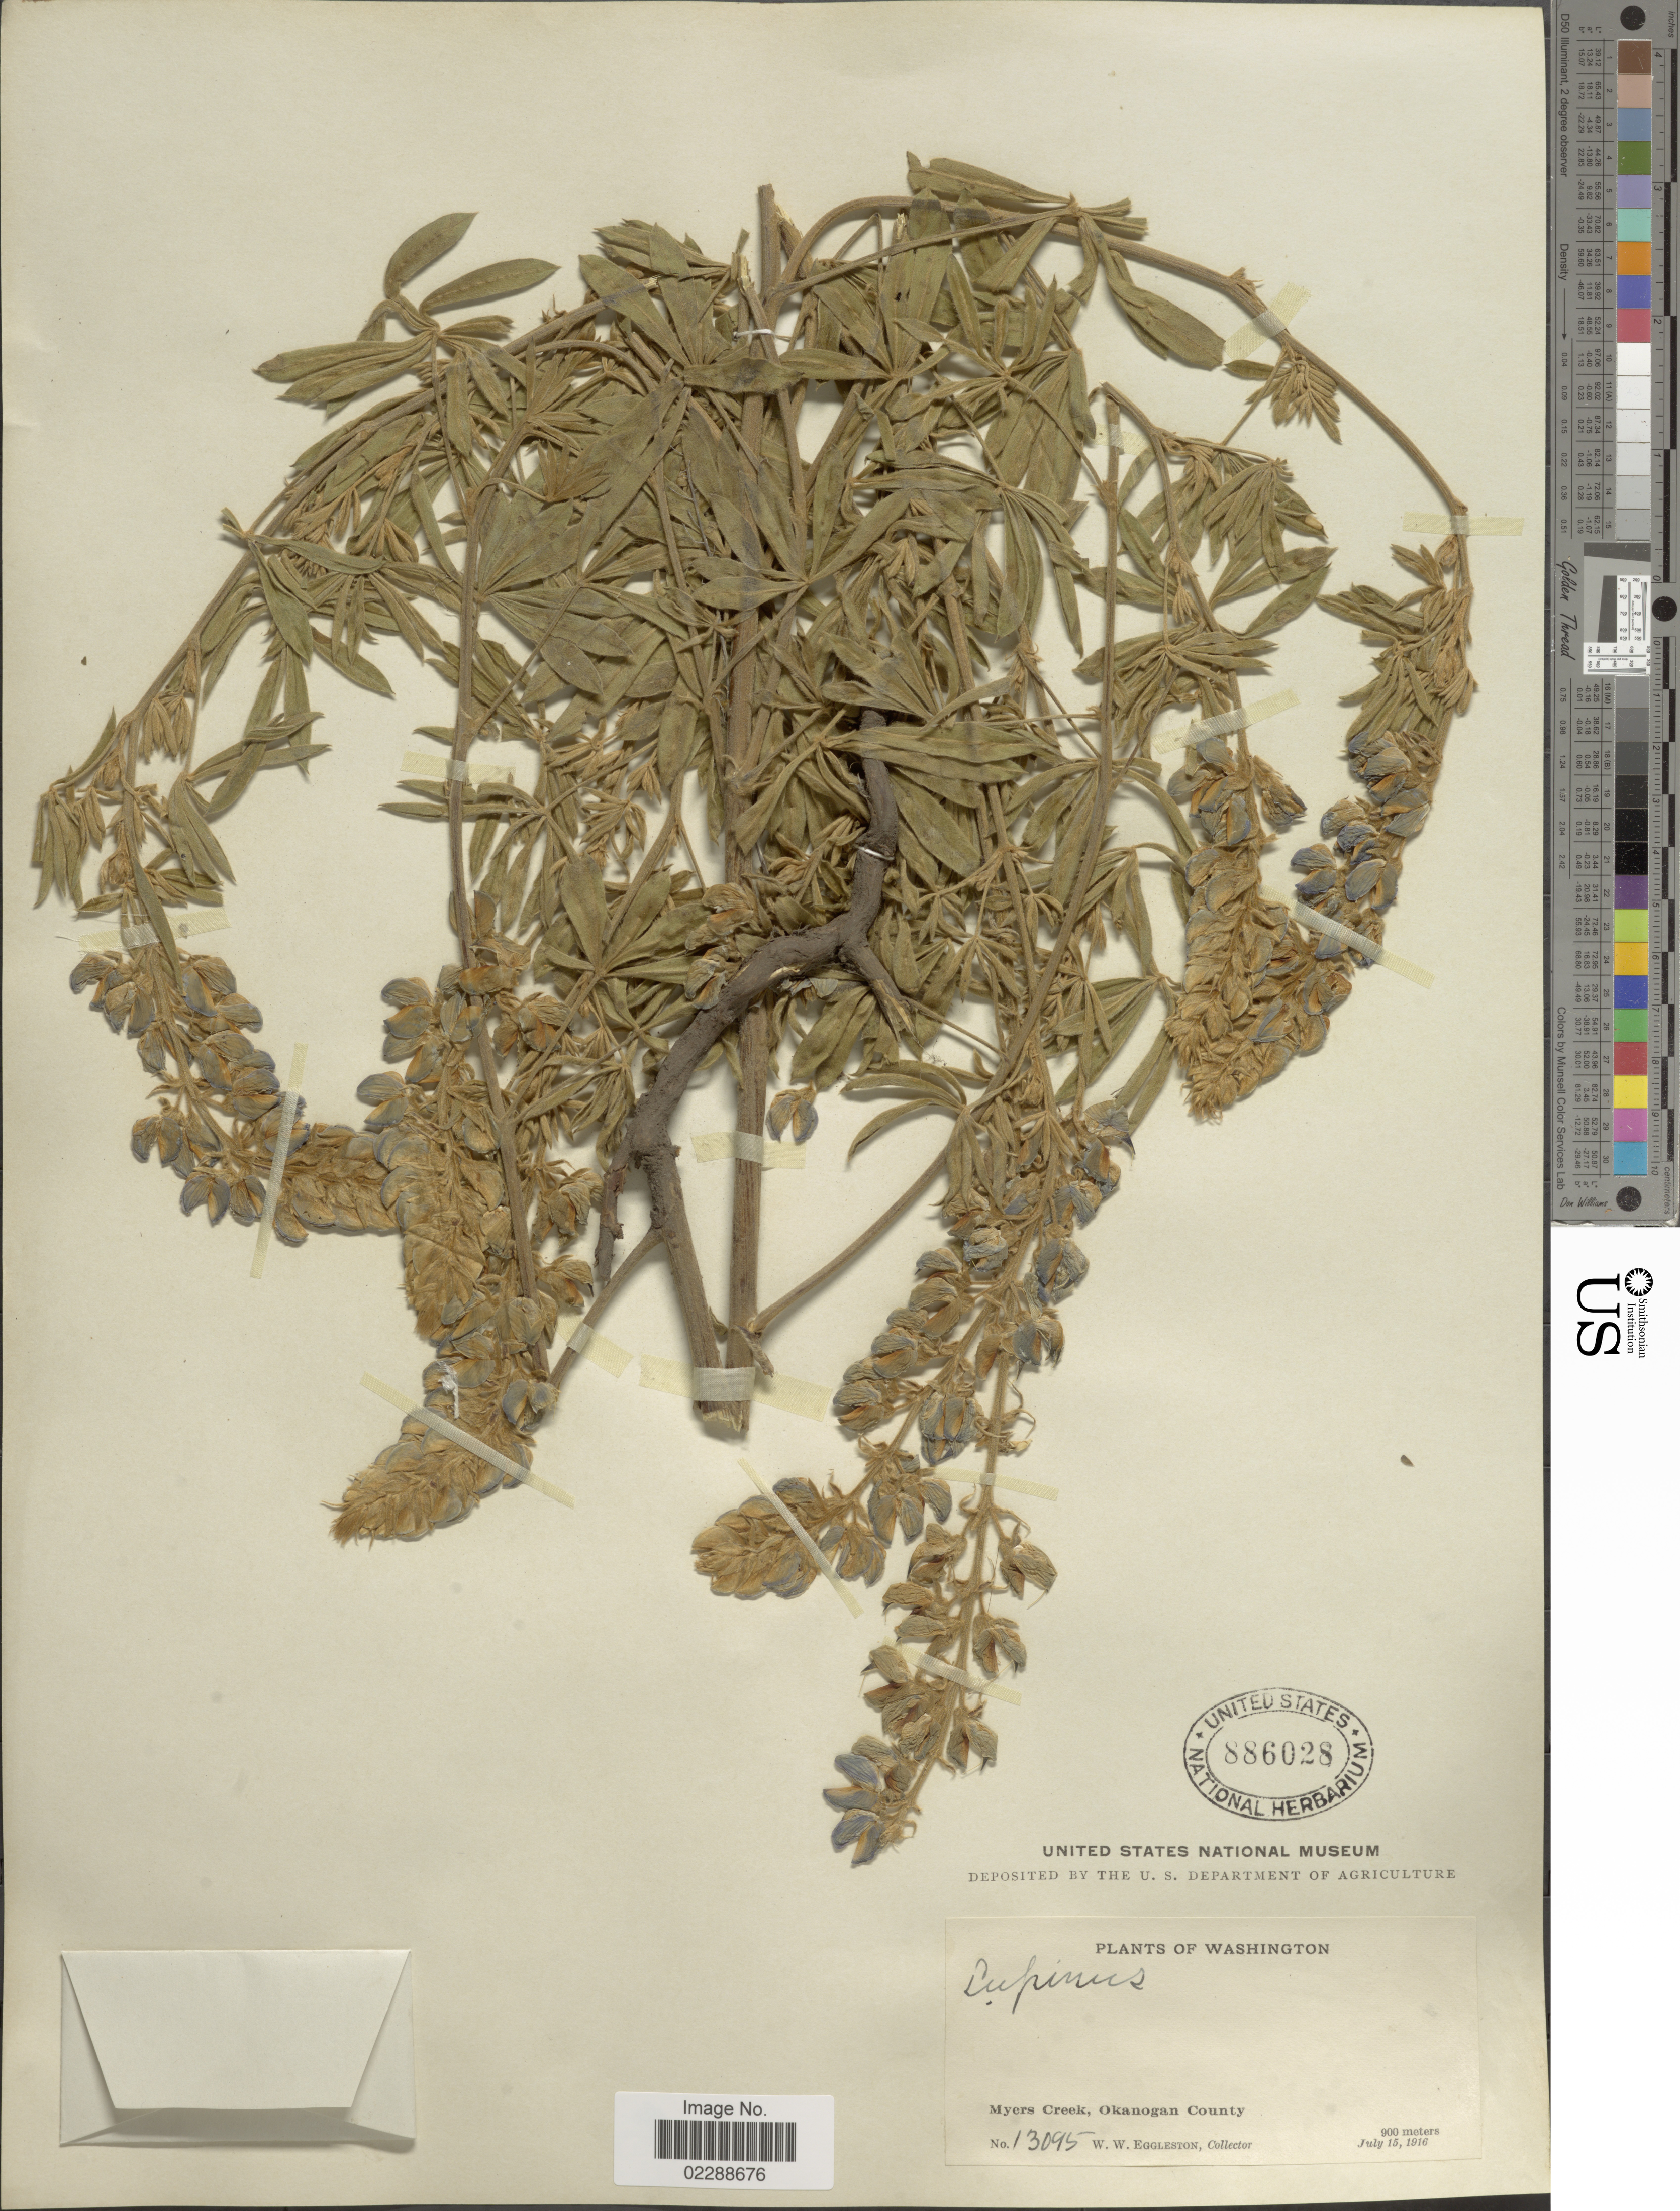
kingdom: Plantae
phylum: Tracheophyta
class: Magnoliopsida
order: Fabales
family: Fabaceae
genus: Lupinus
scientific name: Lupinus sp.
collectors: W. W. Eggleston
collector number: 13095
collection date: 1916-07-15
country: United States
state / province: Washington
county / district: Okanogan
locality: Myers Creek, Okanogan County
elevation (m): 900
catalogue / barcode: US 886028